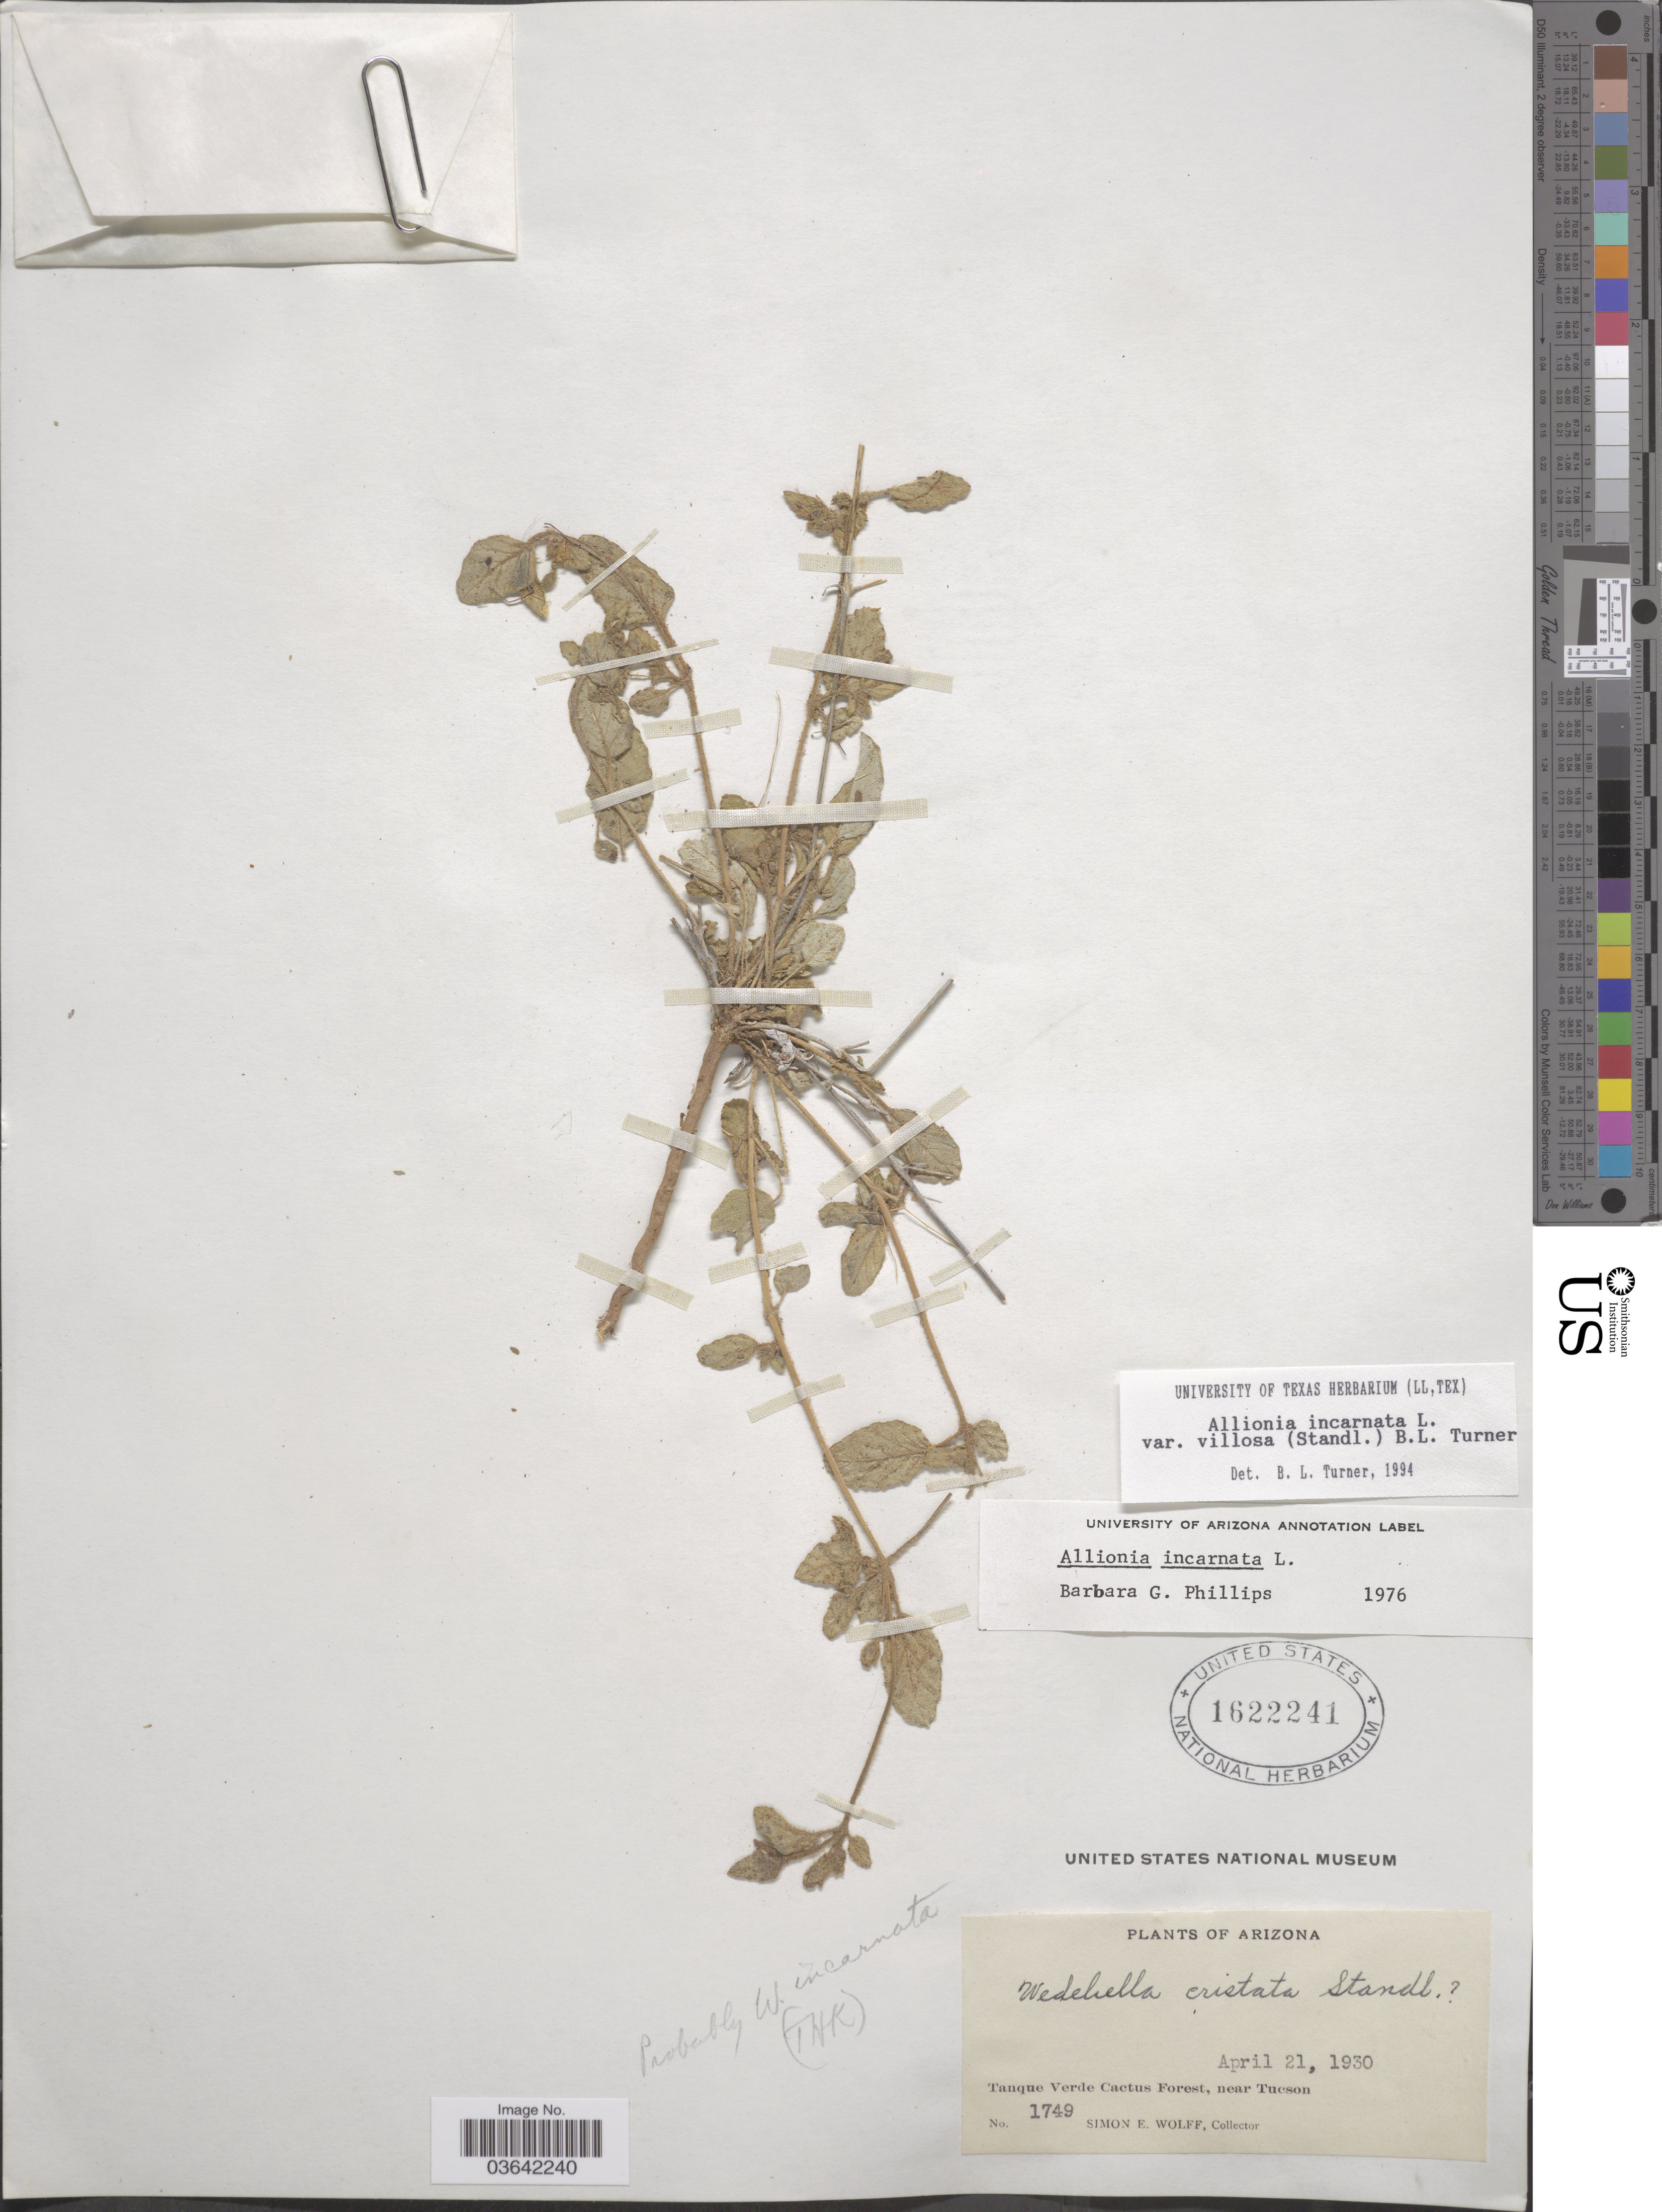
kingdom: Plantae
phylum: Tracheophyta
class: Magnoliopsida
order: Caryophyllales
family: Nyctaginaceae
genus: Allionia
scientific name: Allionia incarnata var. villosa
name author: (Standl.) B.L. Turner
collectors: S. E. Wolff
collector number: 1749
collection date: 1930-04-21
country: United States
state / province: Arizona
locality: Tanque Verde Cactus Forest, near Tucson.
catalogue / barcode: US 1622241